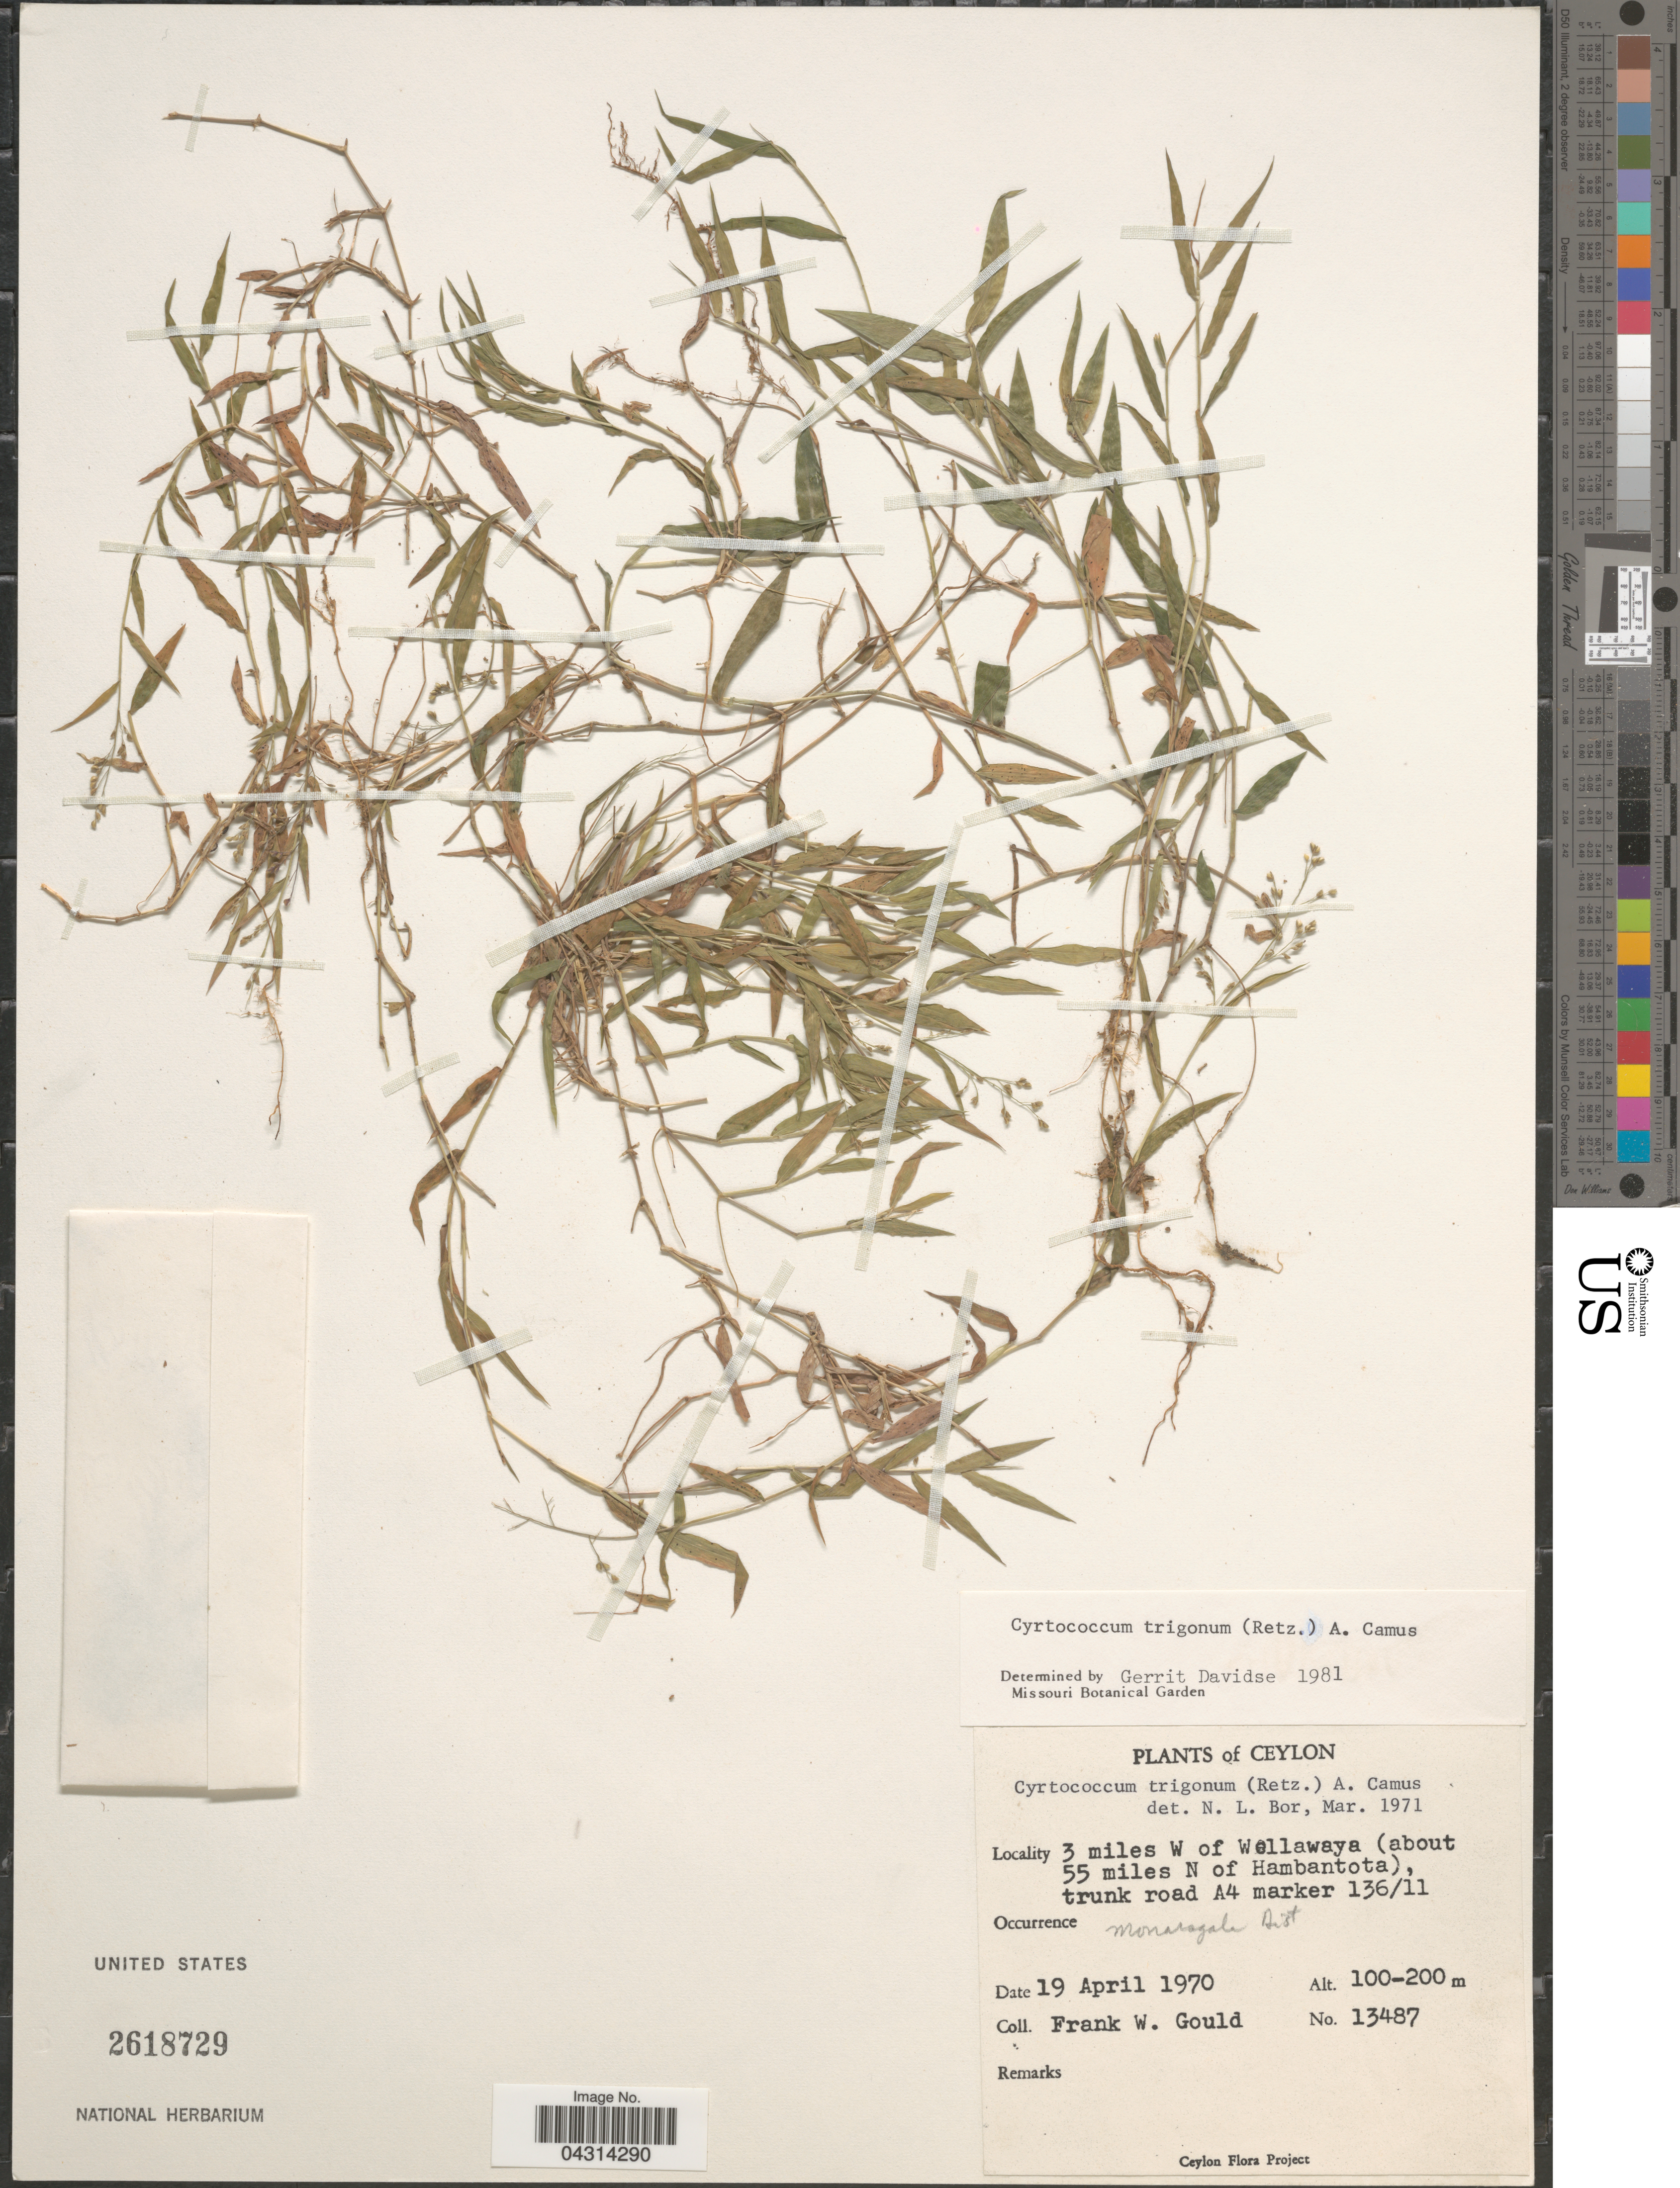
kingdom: Plantae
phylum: Tracheophyta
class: Liliopsida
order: Poales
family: Poaceae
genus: Cyrtococcum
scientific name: Cyrtococcum trigonum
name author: (Retz.) A. Camus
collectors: F. W. Gould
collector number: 13487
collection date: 1970-04-19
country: Sri Lanka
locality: Ceylon. 3 miles W of Wellawaya (about 55 miles N of Hambantota), trunk road A4 marker 136/11. Monaragala Dist.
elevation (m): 100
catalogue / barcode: US 2618729